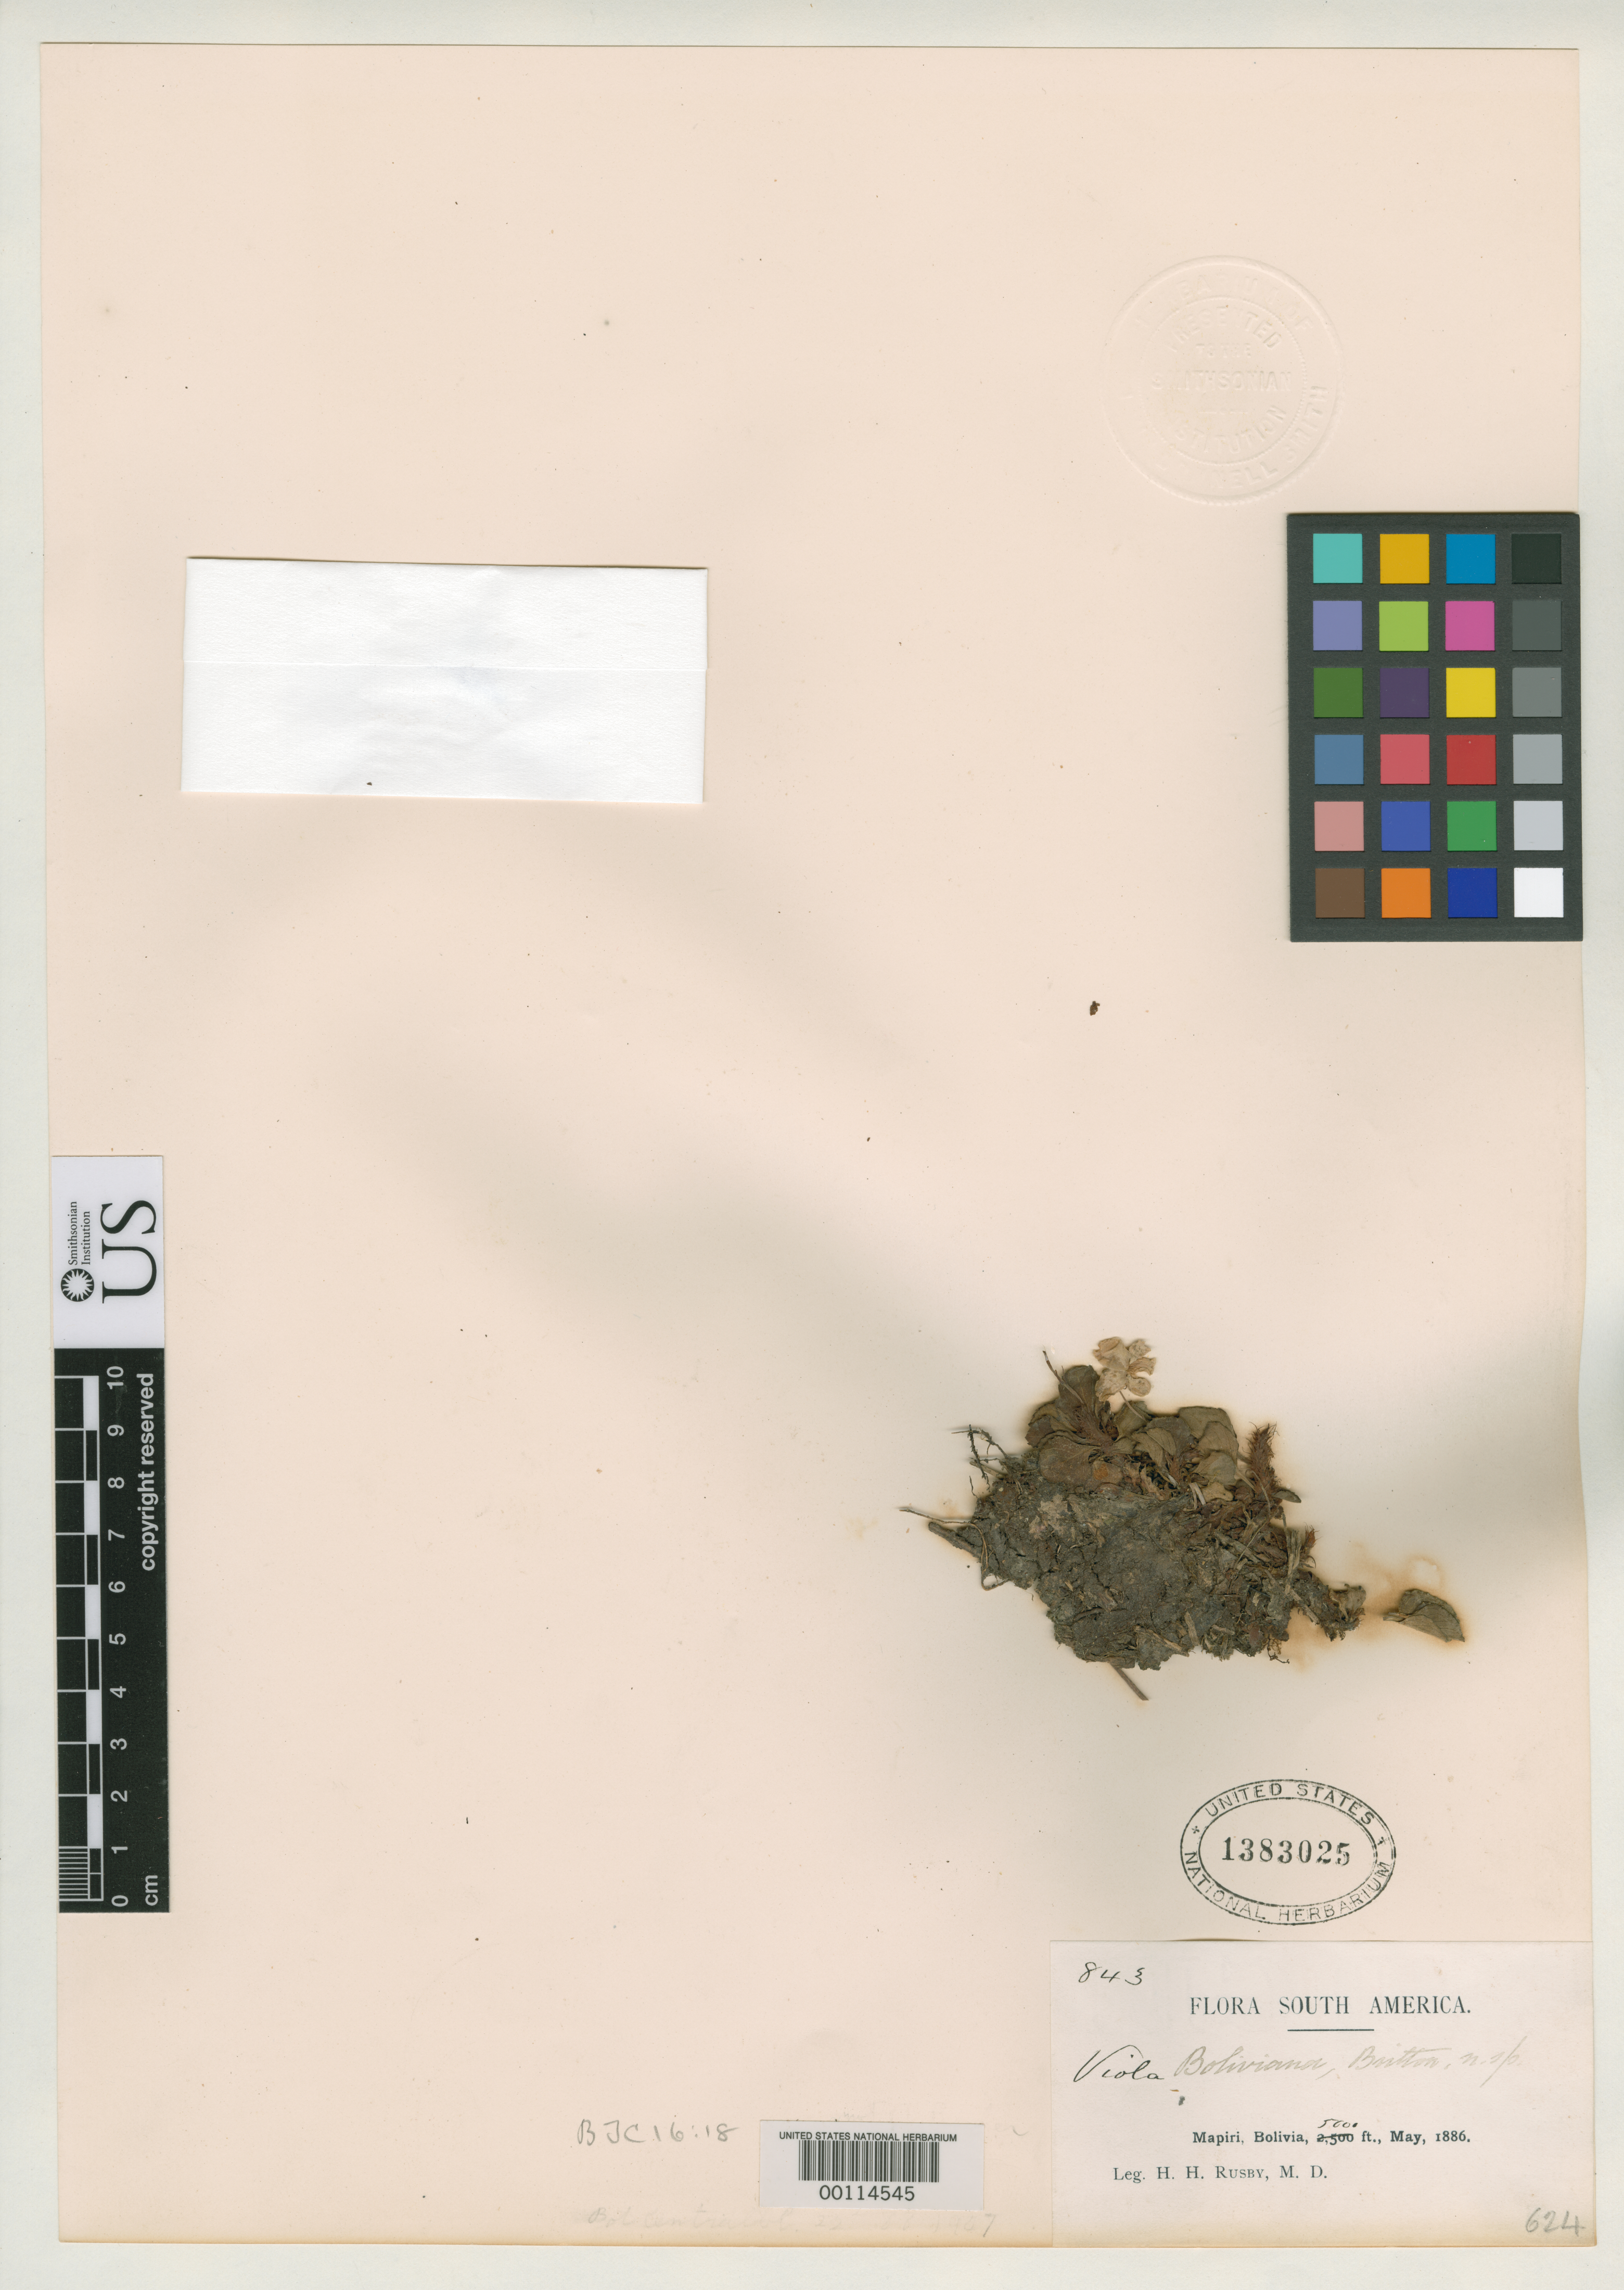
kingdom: Plantae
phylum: Tracheophyta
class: Magnoliopsida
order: Malpighiales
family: Violaceae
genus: Viola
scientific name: Viola boliviana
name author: Britton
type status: Isotype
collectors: H. H. Rusby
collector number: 843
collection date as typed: May 1886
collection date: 1886-05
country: Bolivia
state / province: La Páz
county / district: Larecaja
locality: Mapiri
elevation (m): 1524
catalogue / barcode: US 1383025